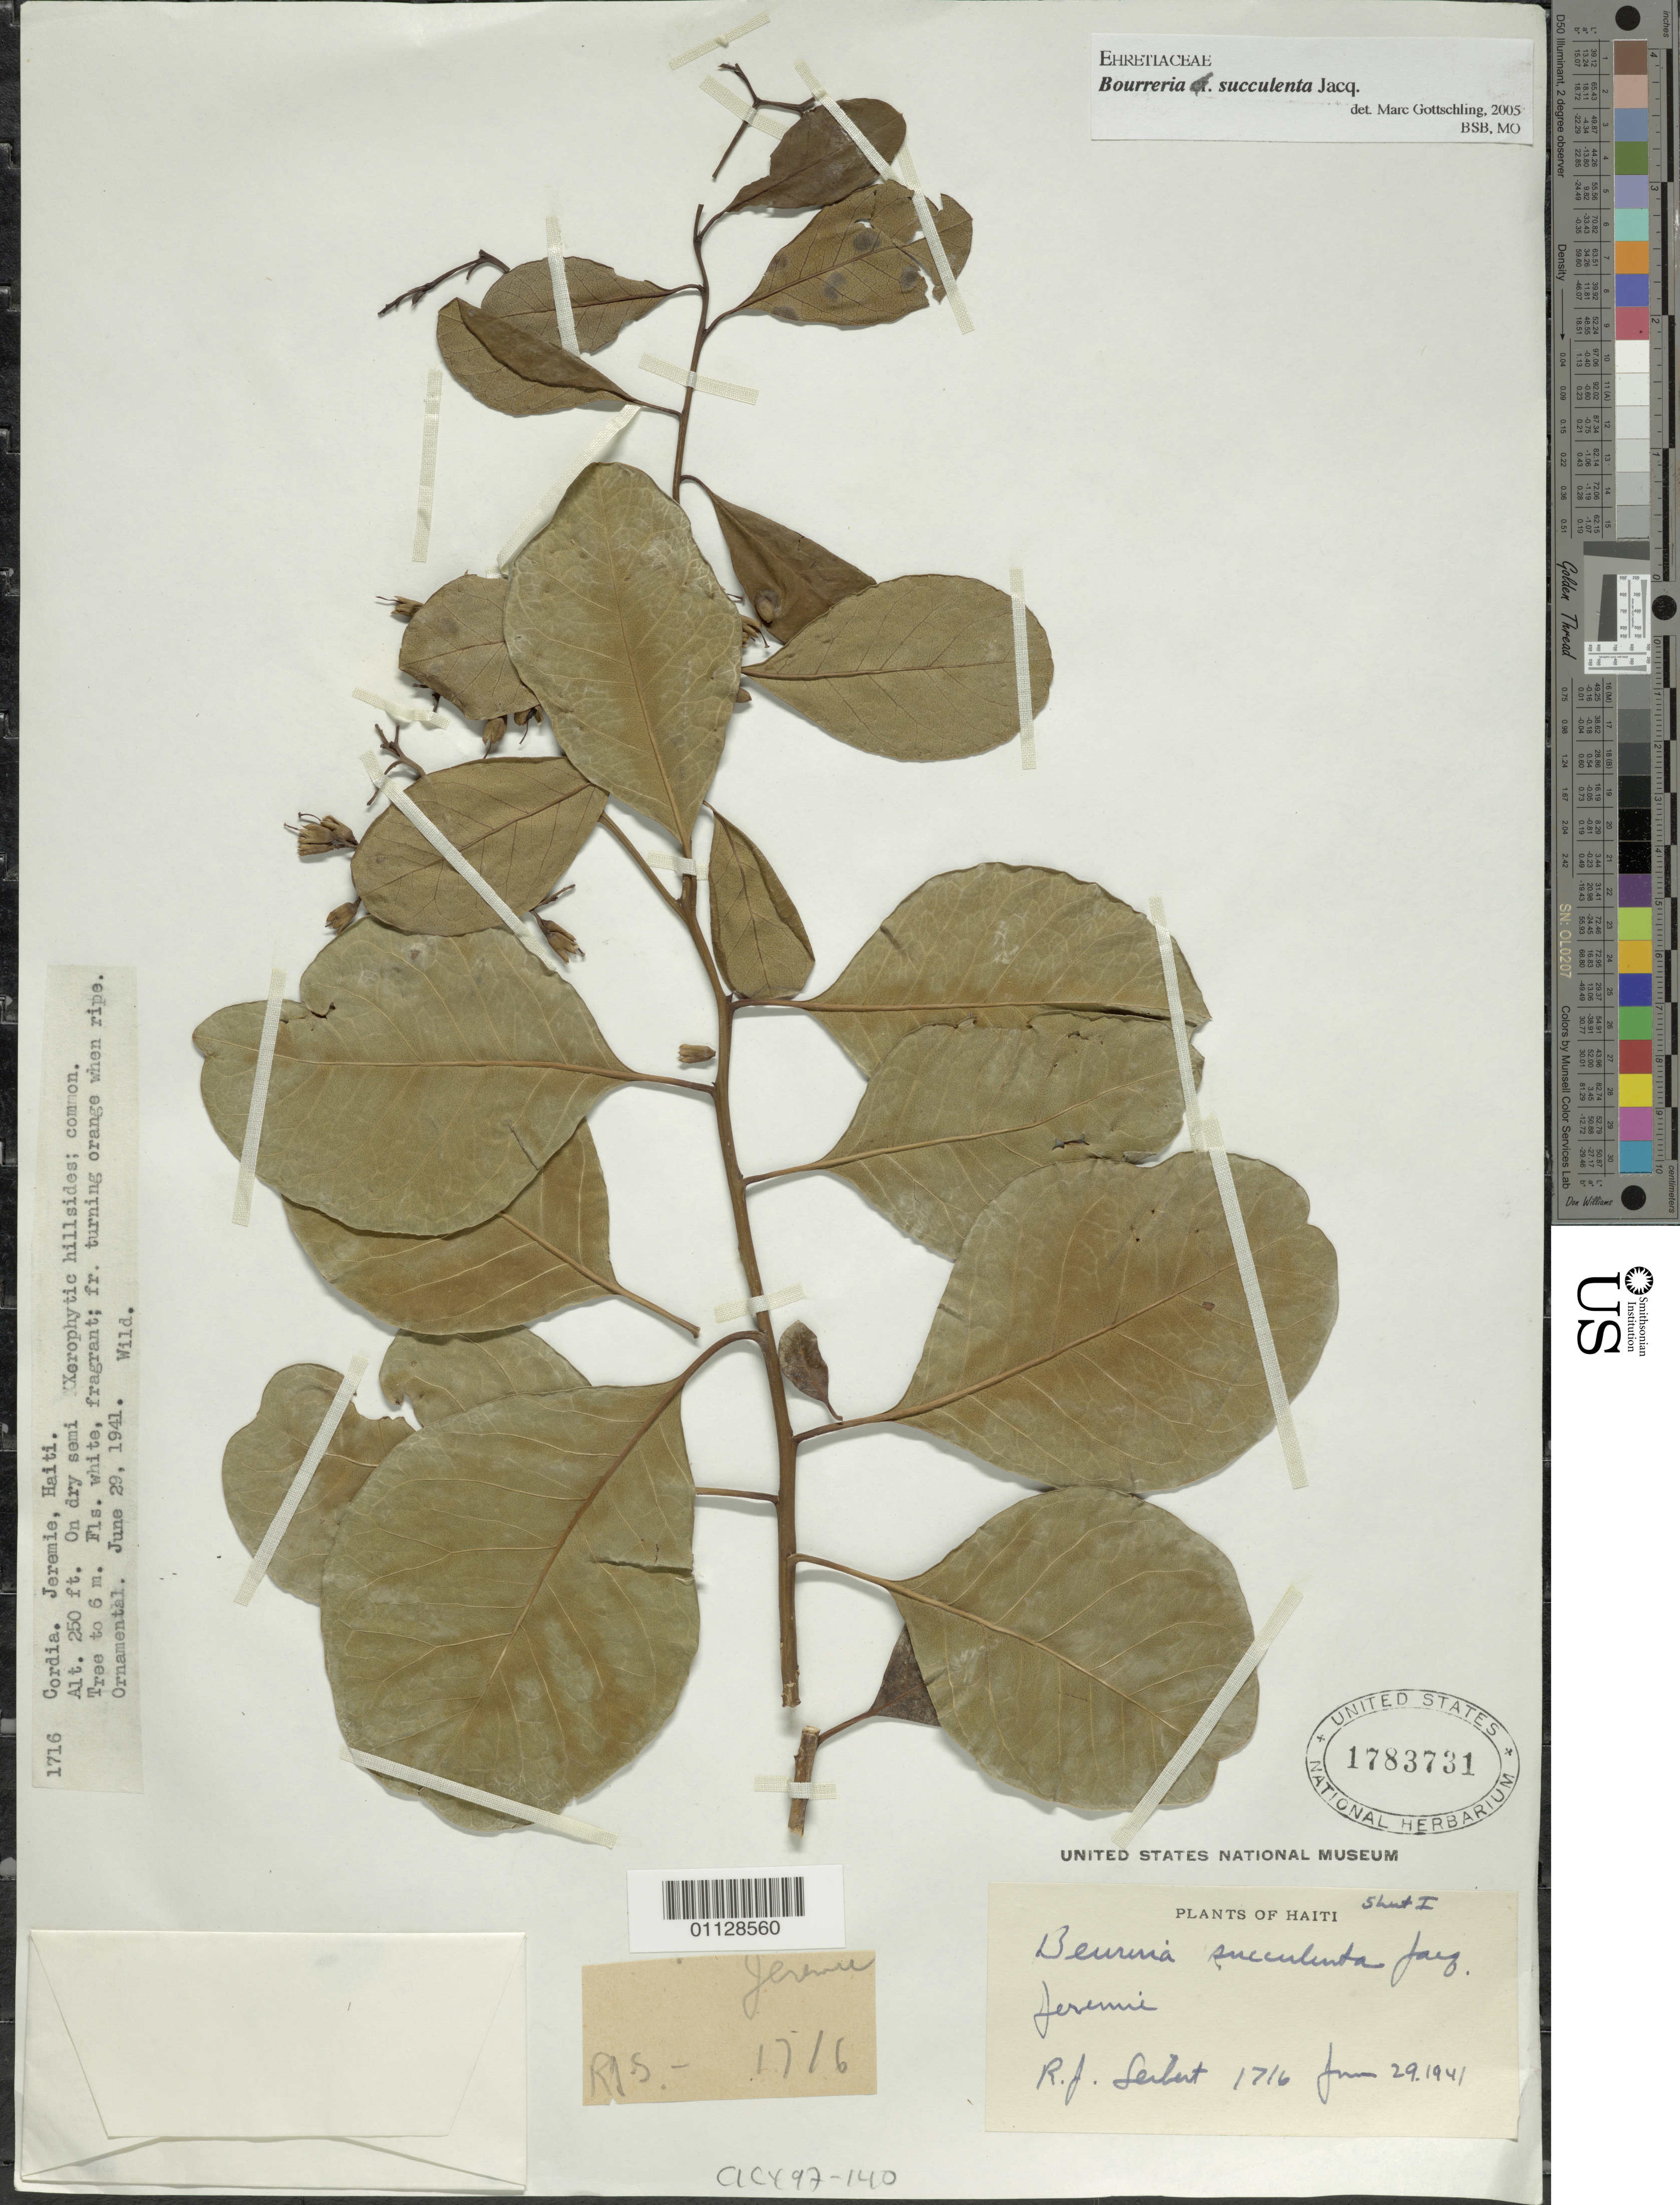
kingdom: Plantae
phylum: Tracheophyta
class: Magnoliopsida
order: Boraginales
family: Ehretiaceae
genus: Bourreria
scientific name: Bourreria succulenta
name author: Jacq.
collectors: R. J. Seibert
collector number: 1716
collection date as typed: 29 Jun 1941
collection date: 1941-06-29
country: Haiti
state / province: Grand'Anse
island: Hispaniola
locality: Jeremie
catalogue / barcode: US 1783731